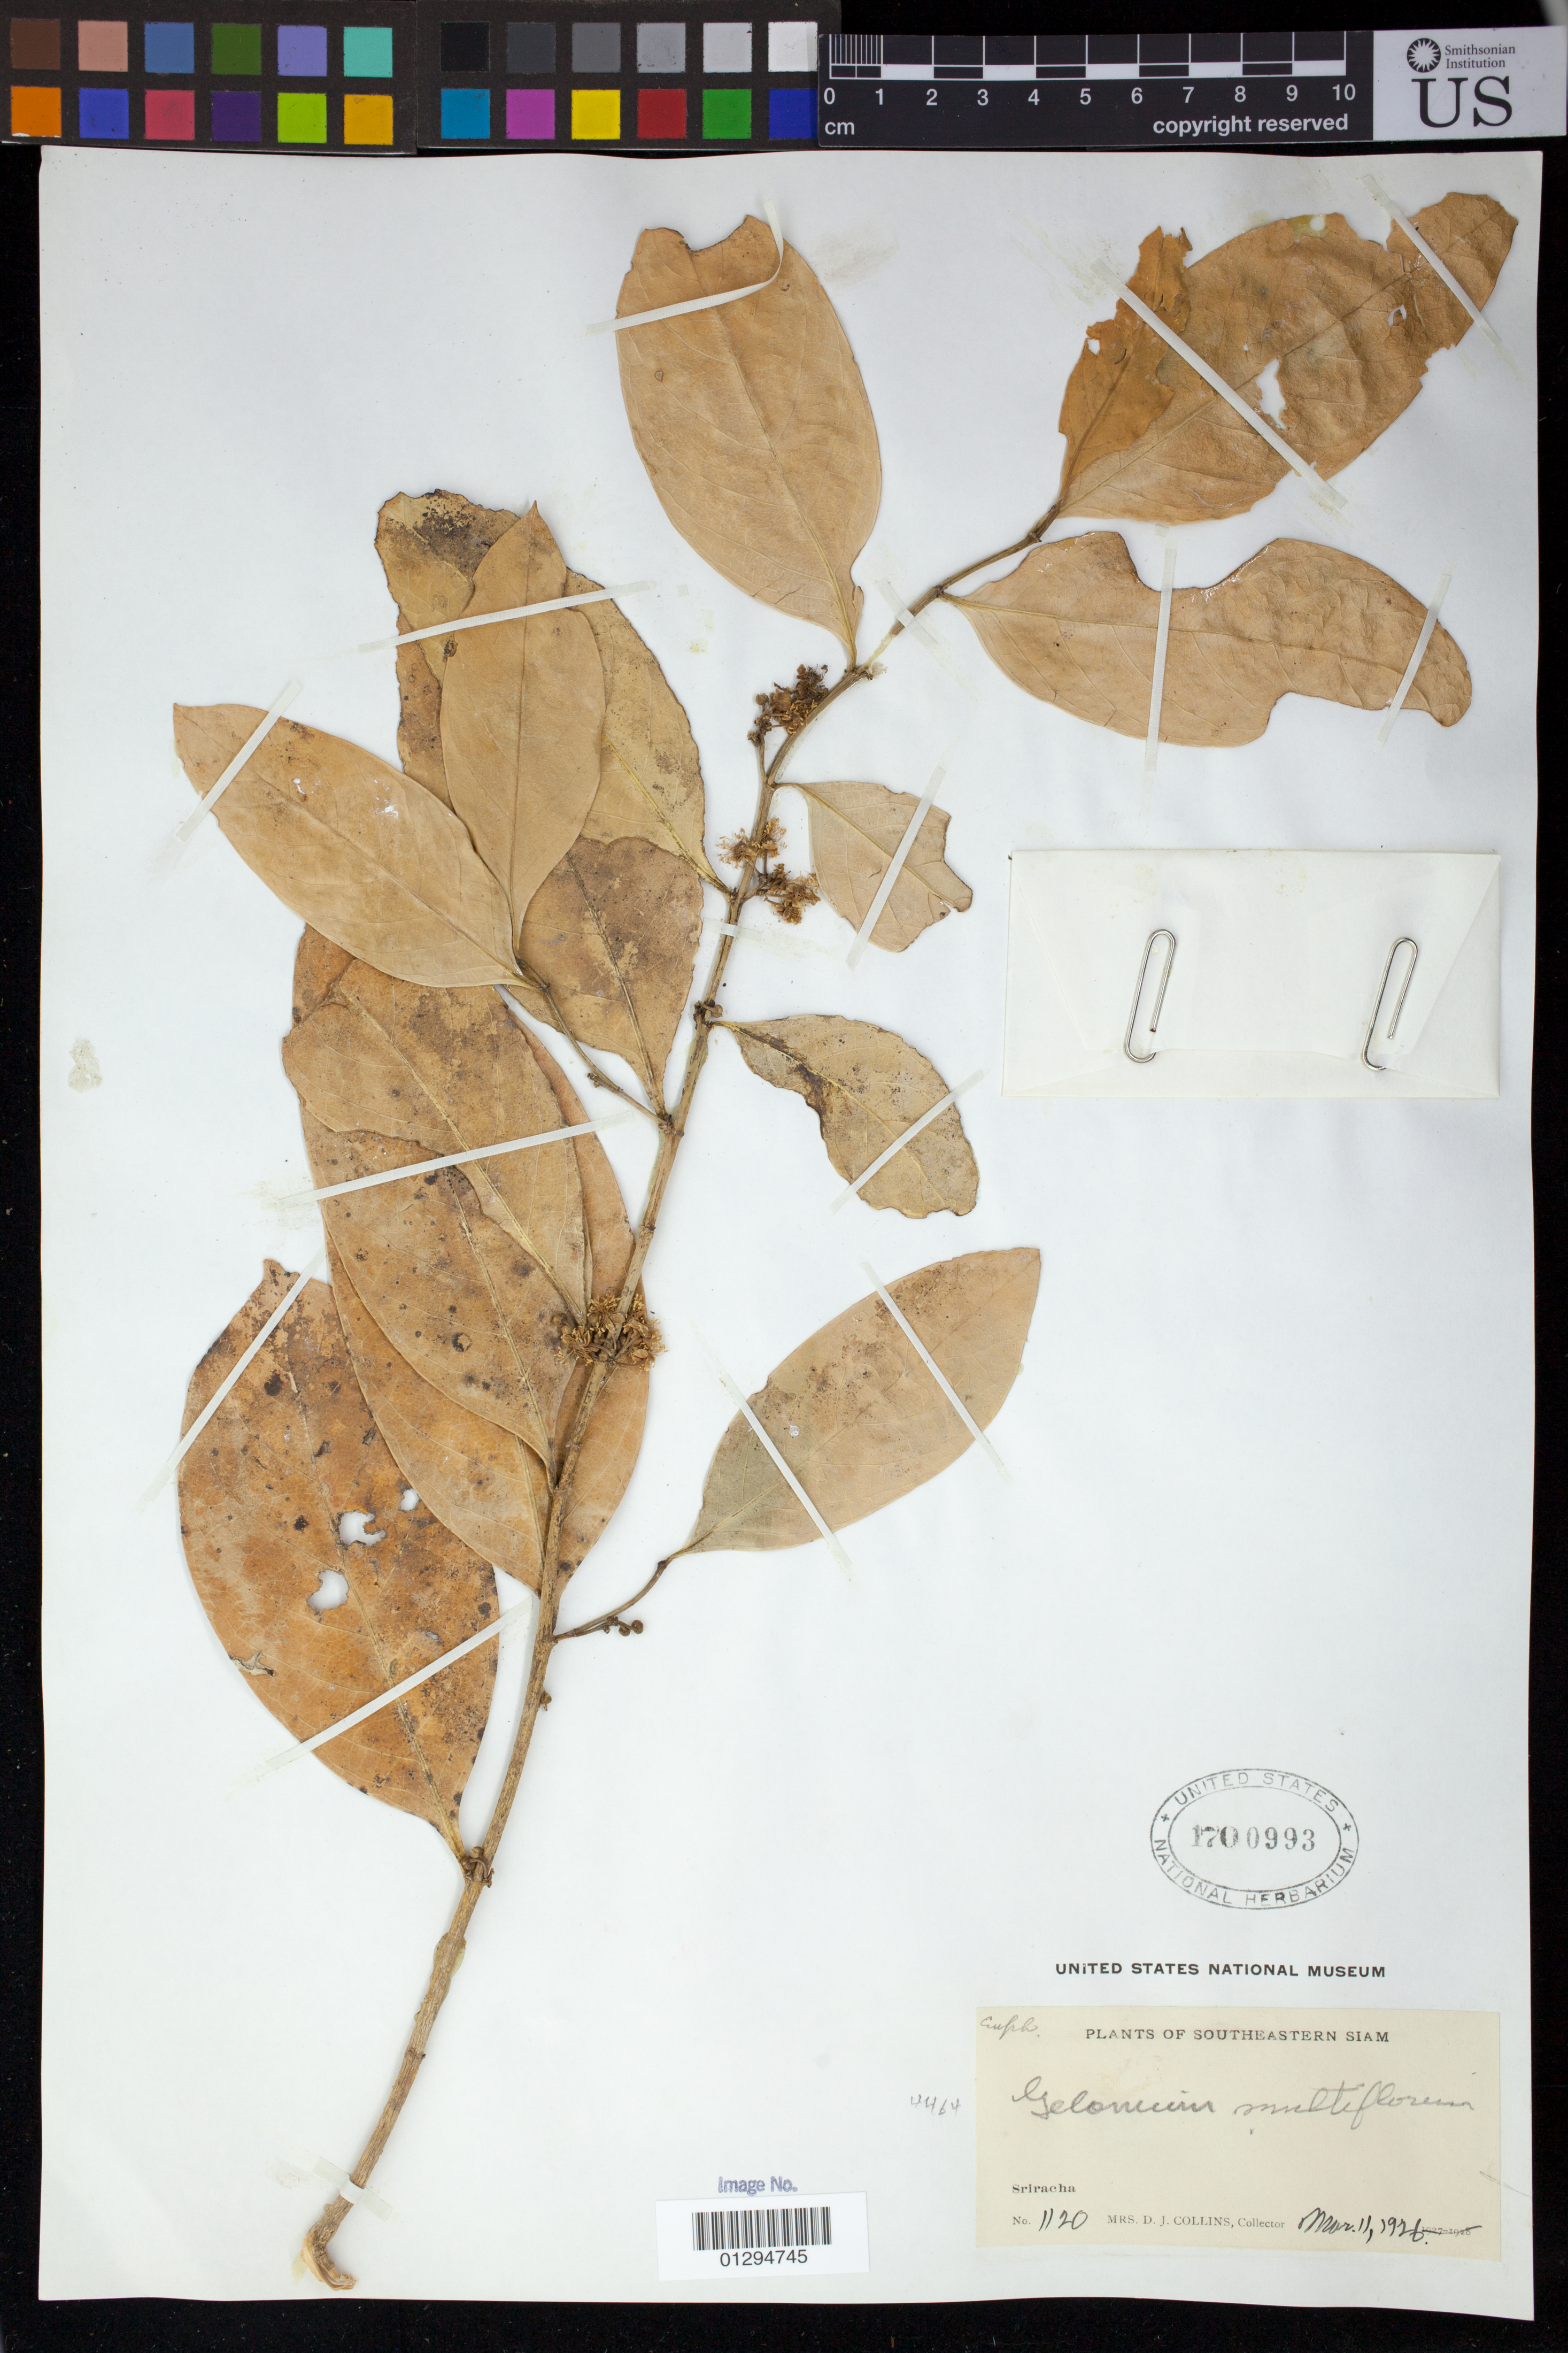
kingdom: Plantae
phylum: Tracheophyta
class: Magnoliopsida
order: Malpighiales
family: Euphorbiaceae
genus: Gelonium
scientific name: Gelonium multiflorum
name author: A. Juss.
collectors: Mrs. D. J. Collins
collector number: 1120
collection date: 1926-03-11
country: Thailand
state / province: Chon Buri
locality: Sriracha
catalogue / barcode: US 1700993